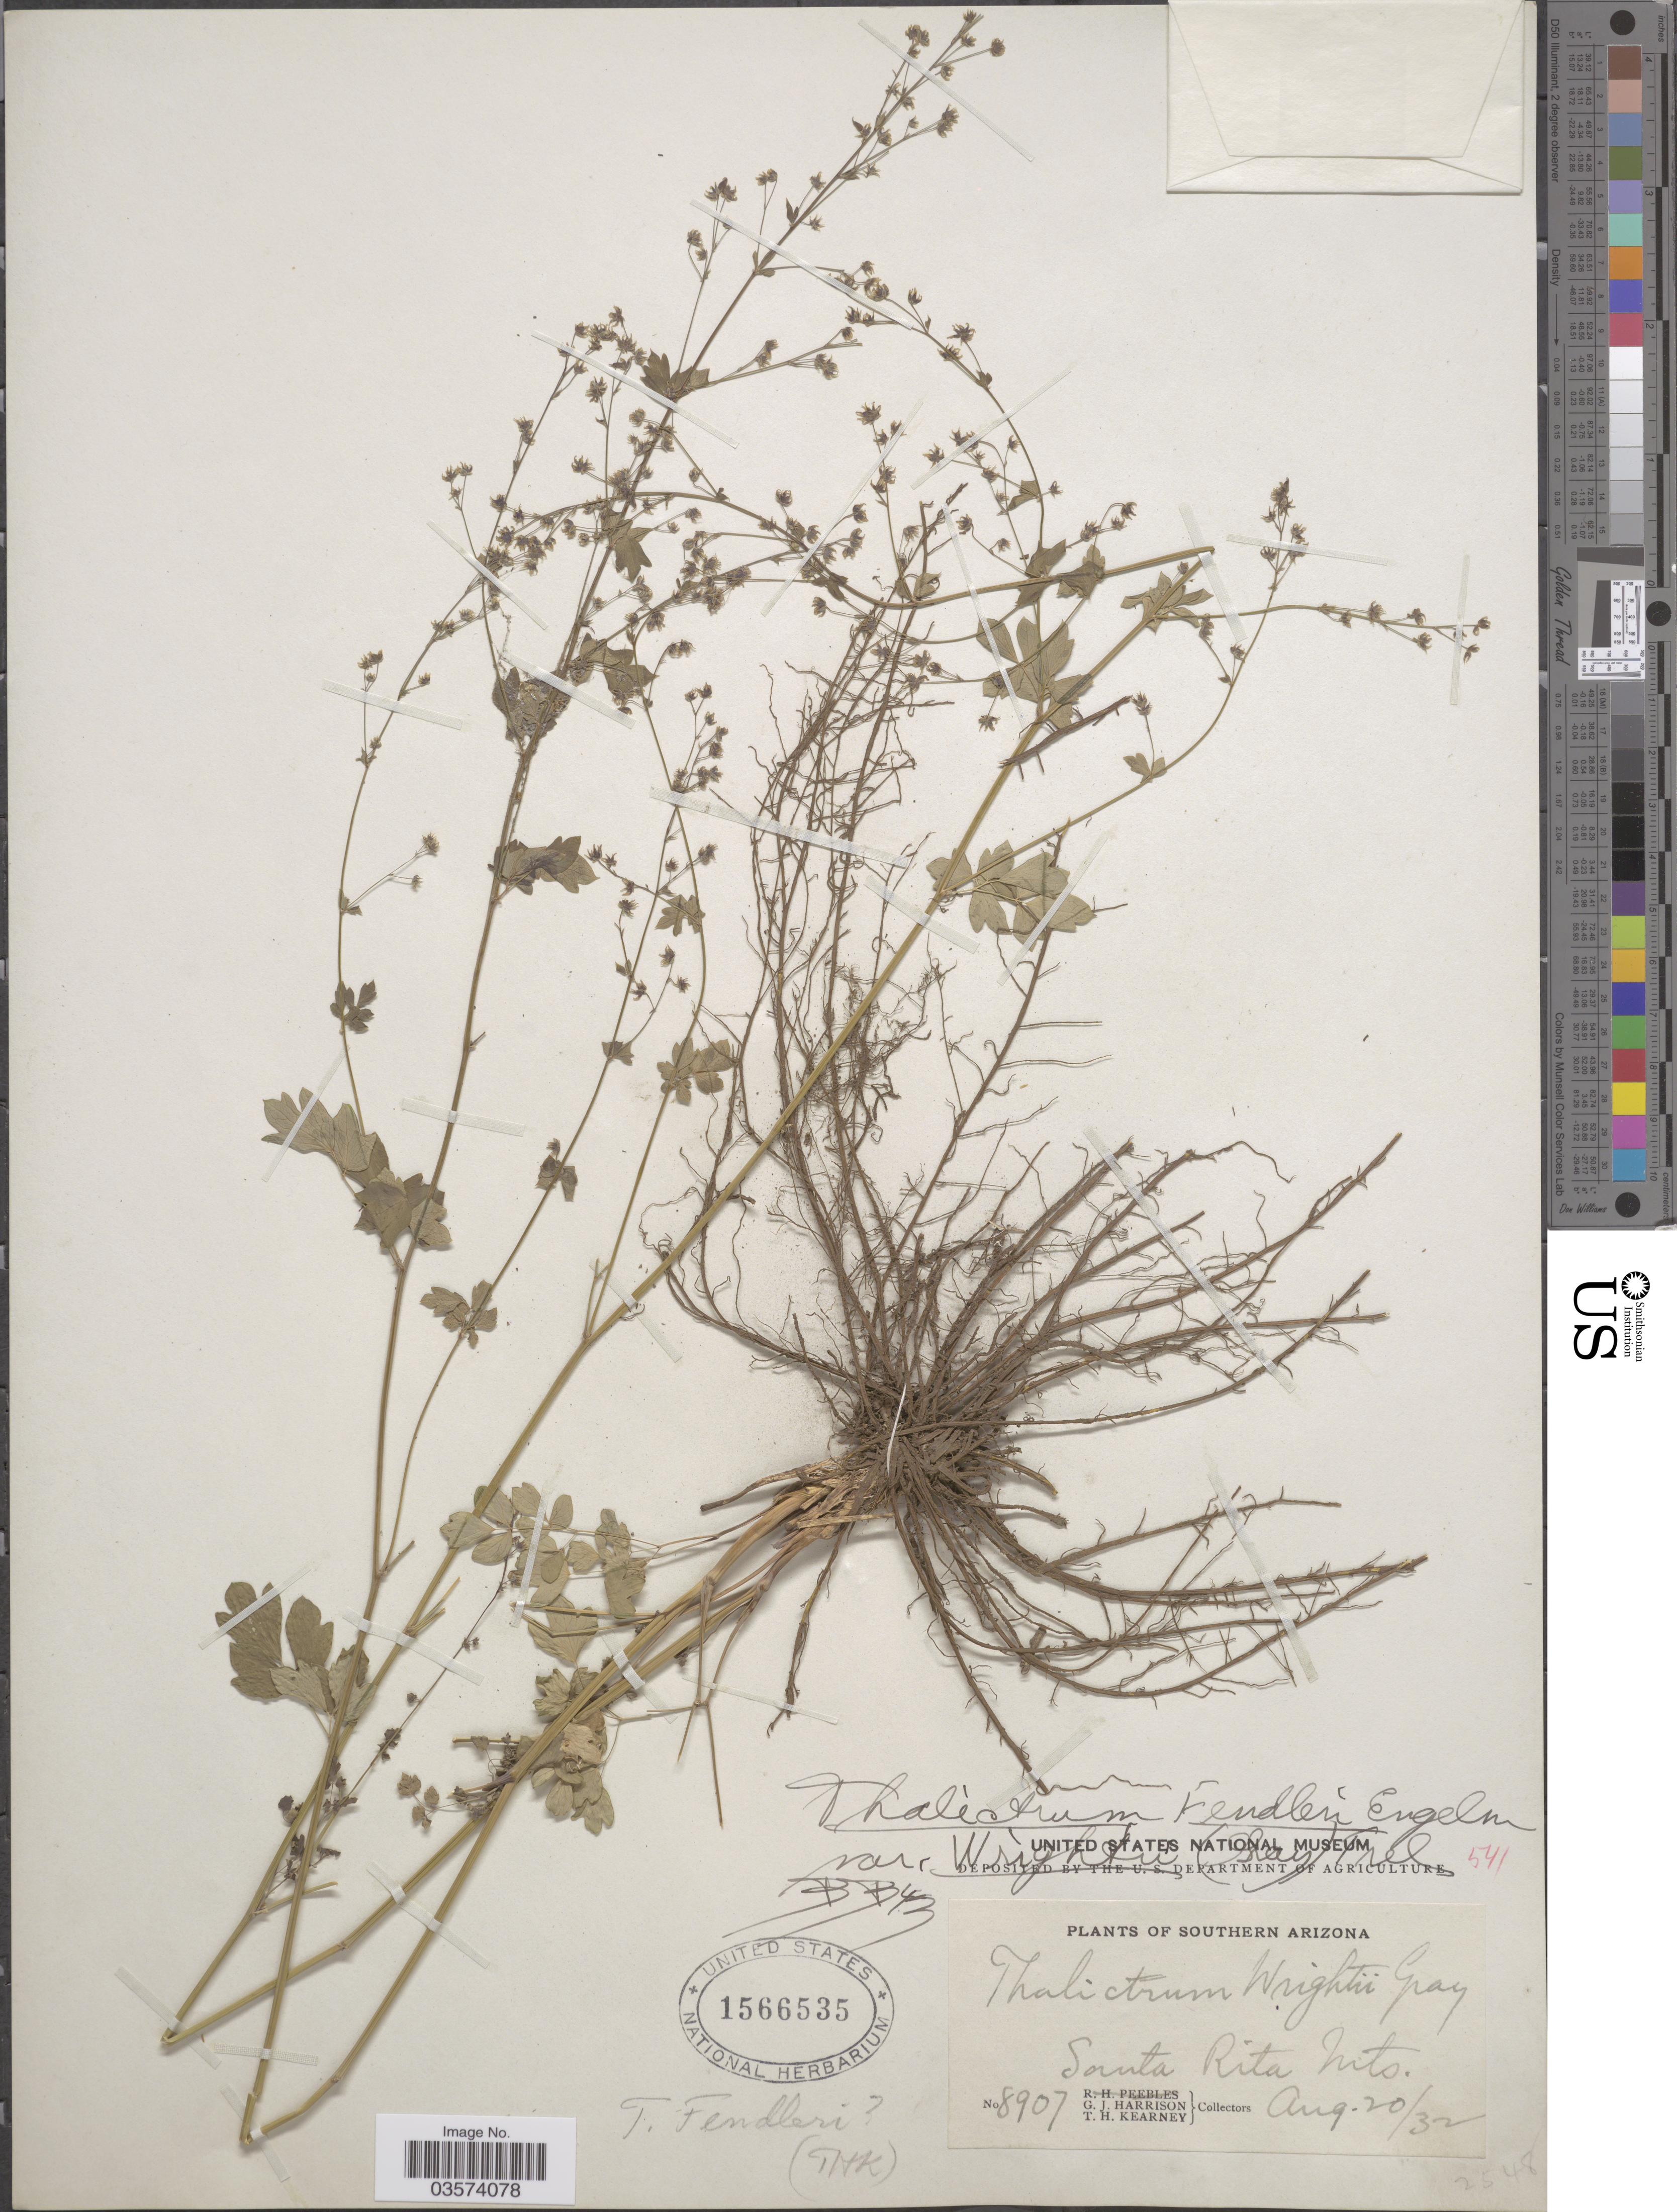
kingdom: Plantae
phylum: Tracheophyta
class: Magnoliopsida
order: Ranunculales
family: Ranunculaceae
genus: Thalictrum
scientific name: Thalictrum fendleri var. wrightii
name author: Engelm. ex A. Gray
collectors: G. J. Harrison & T. H. Kearney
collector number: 8907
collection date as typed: Transcribed d/m/y: 20/8/32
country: United States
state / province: Arizona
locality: Southern Arizona. Santa Rita Mts.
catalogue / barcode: US 1566535